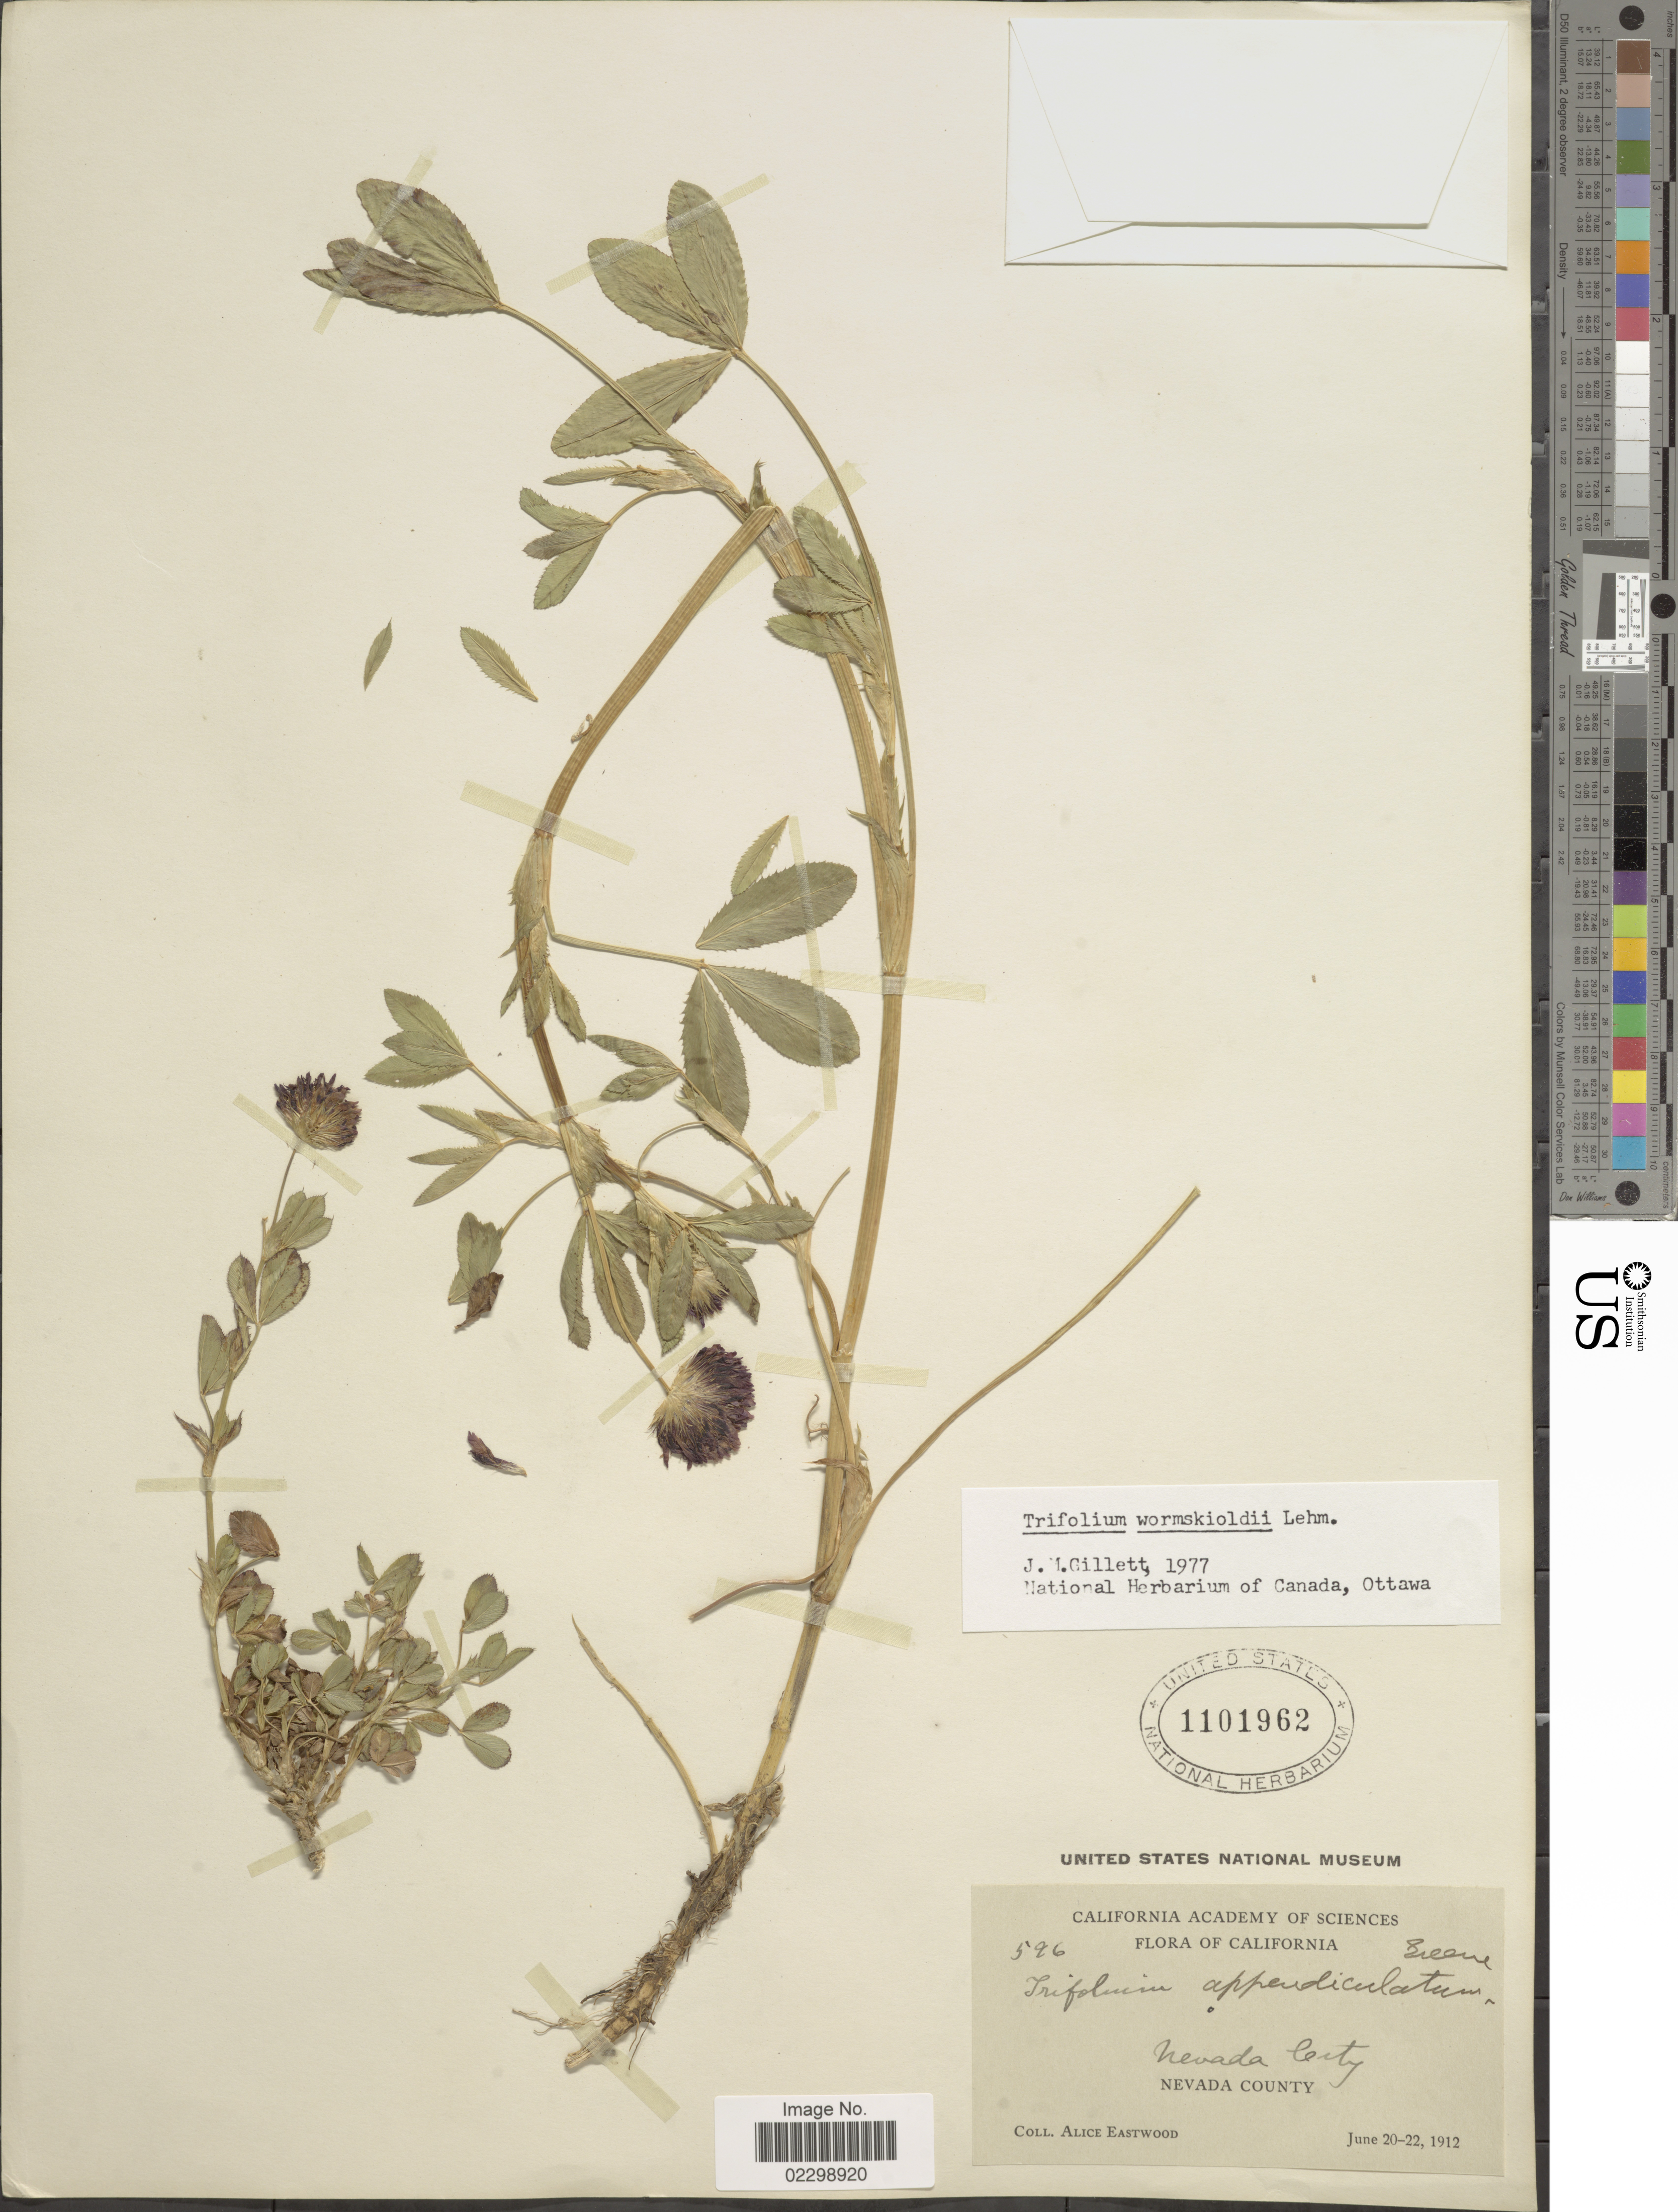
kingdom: Plantae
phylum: Tracheophyta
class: Magnoliopsida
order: Fabales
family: Fabaceae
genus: Trifolium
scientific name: Trifolium wormskioldii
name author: Lehm.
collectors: A. Eastwood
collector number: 596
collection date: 1912-06-20/1912-06-22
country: United States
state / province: California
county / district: Nevada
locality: Nevada City, Nevada County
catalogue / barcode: US 1101962